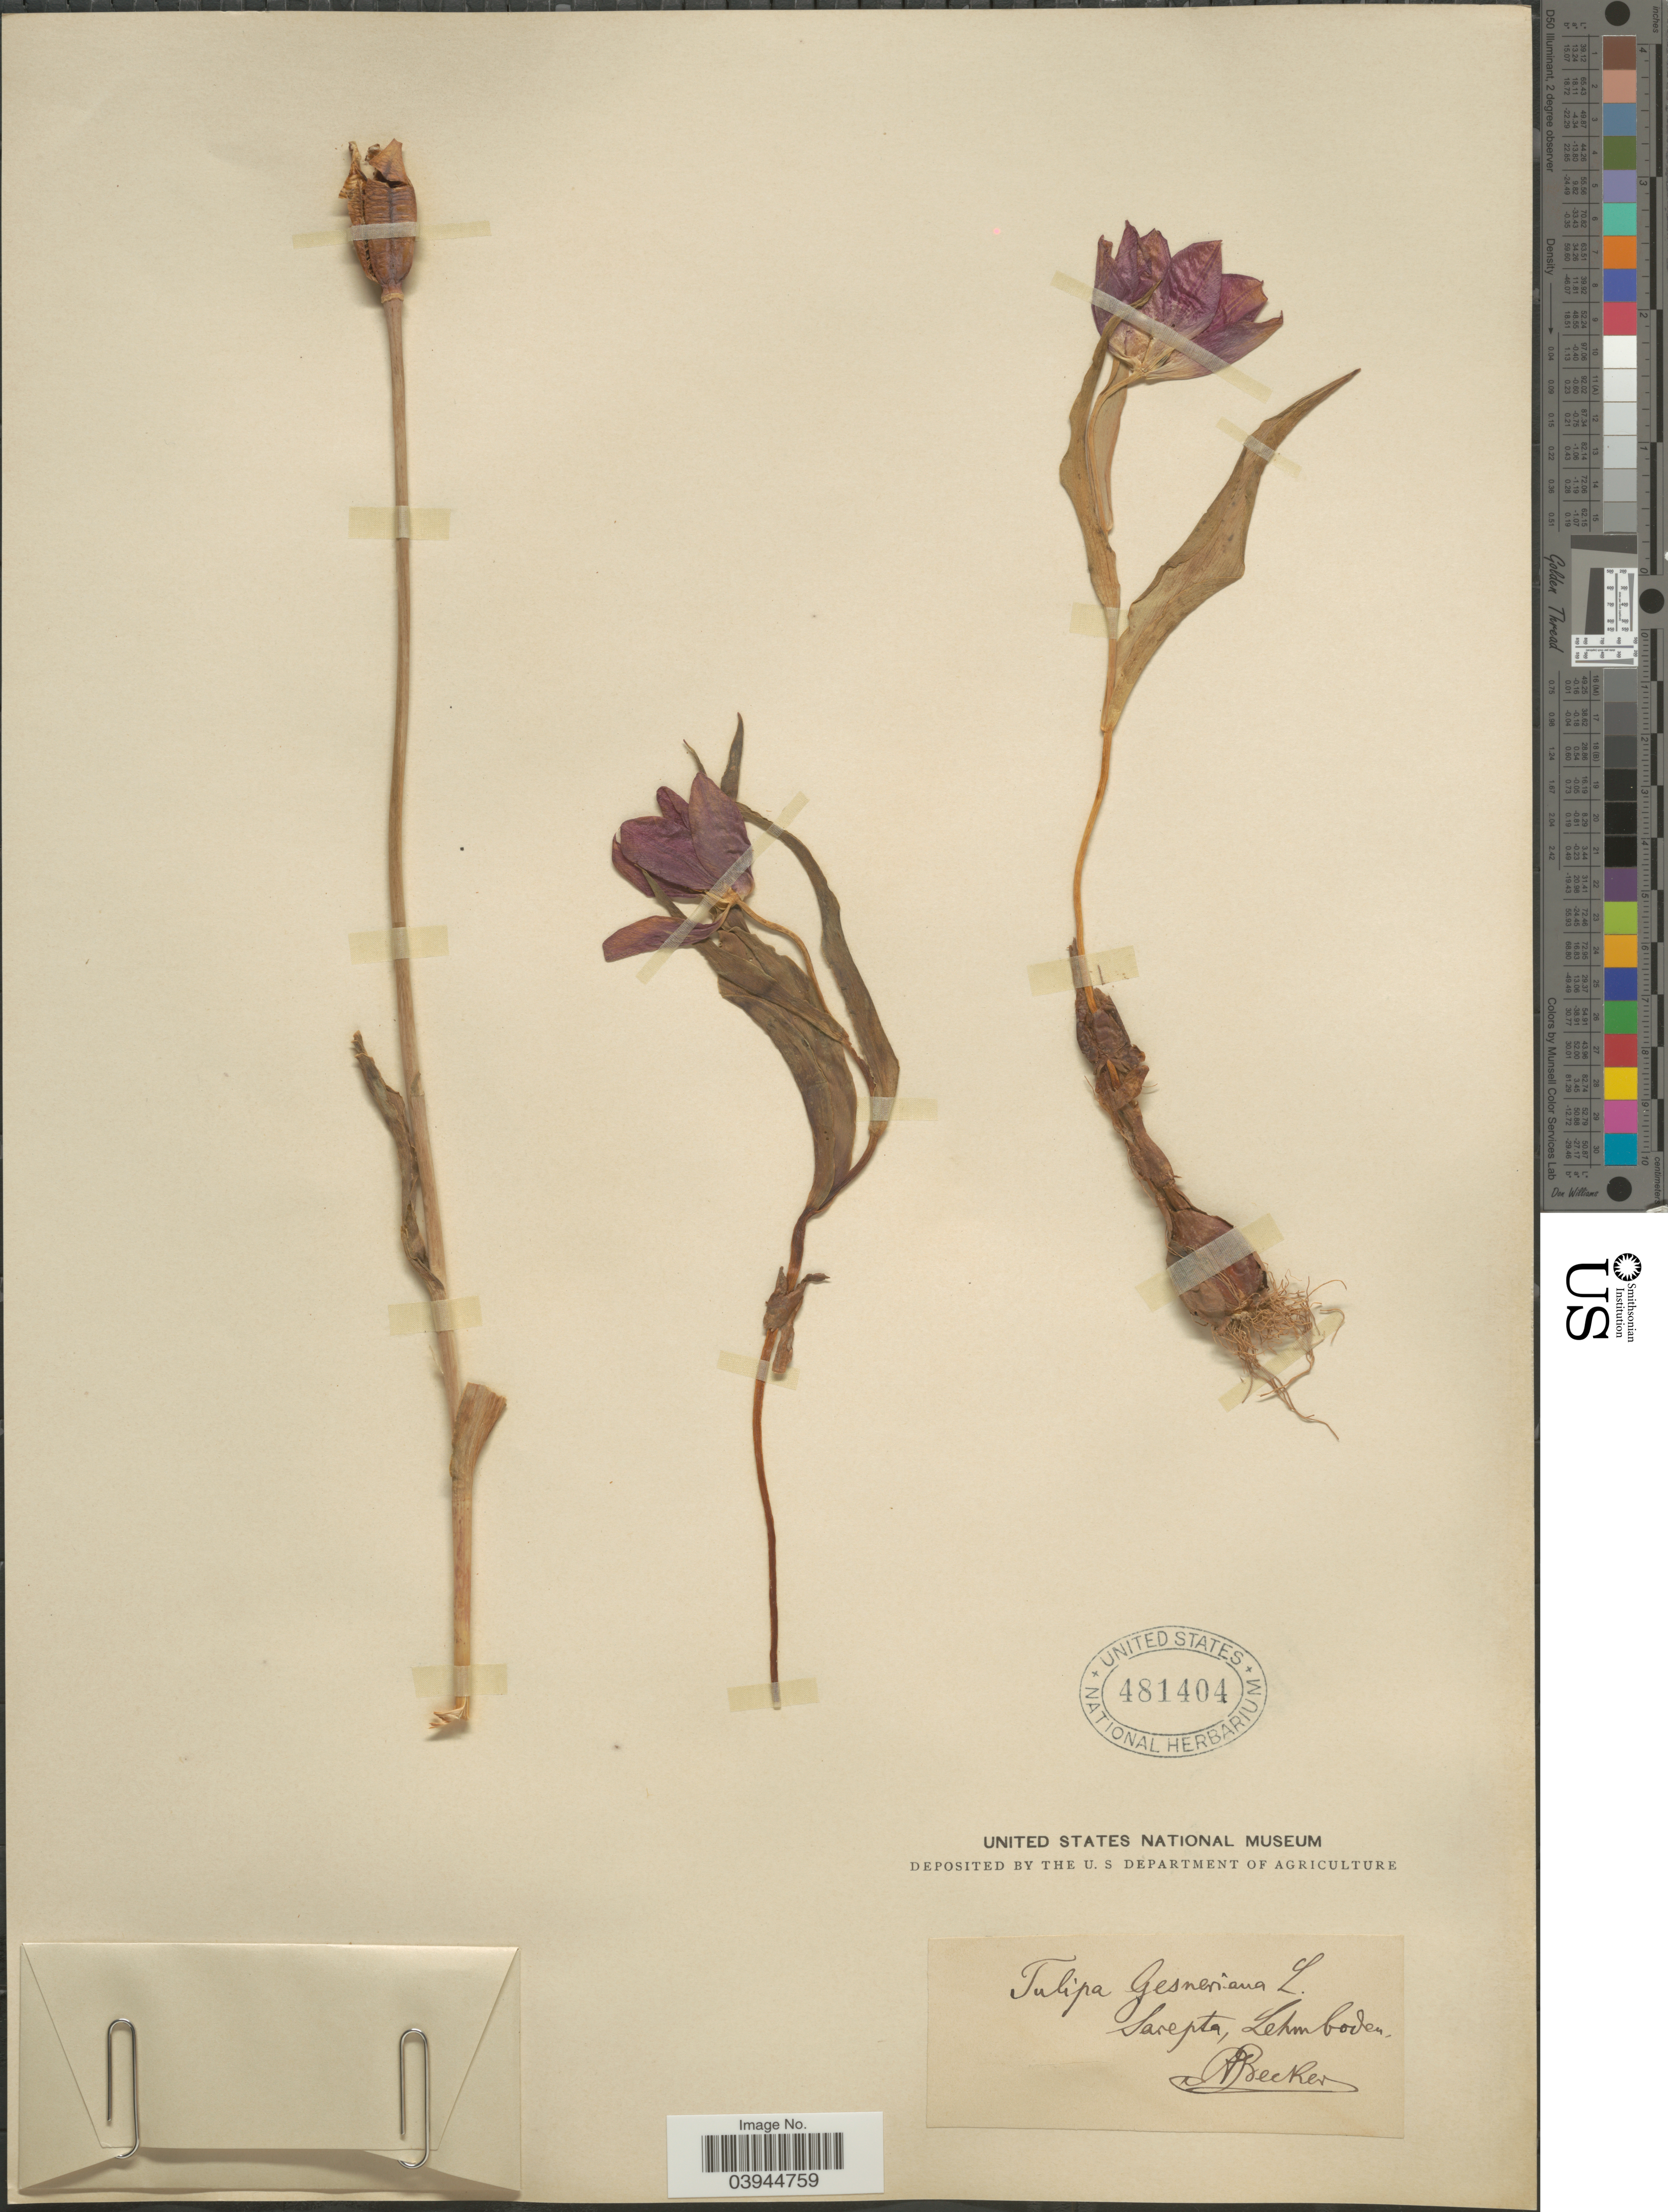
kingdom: Plantae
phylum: Tracheophyta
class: Liliopsida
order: Liliales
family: Liliaceae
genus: Tulipa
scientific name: Tulipa gesneriana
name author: L.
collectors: A. Becker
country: Russian Federation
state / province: Volgograd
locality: Sarepta, Lehmboden.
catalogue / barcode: US 481404